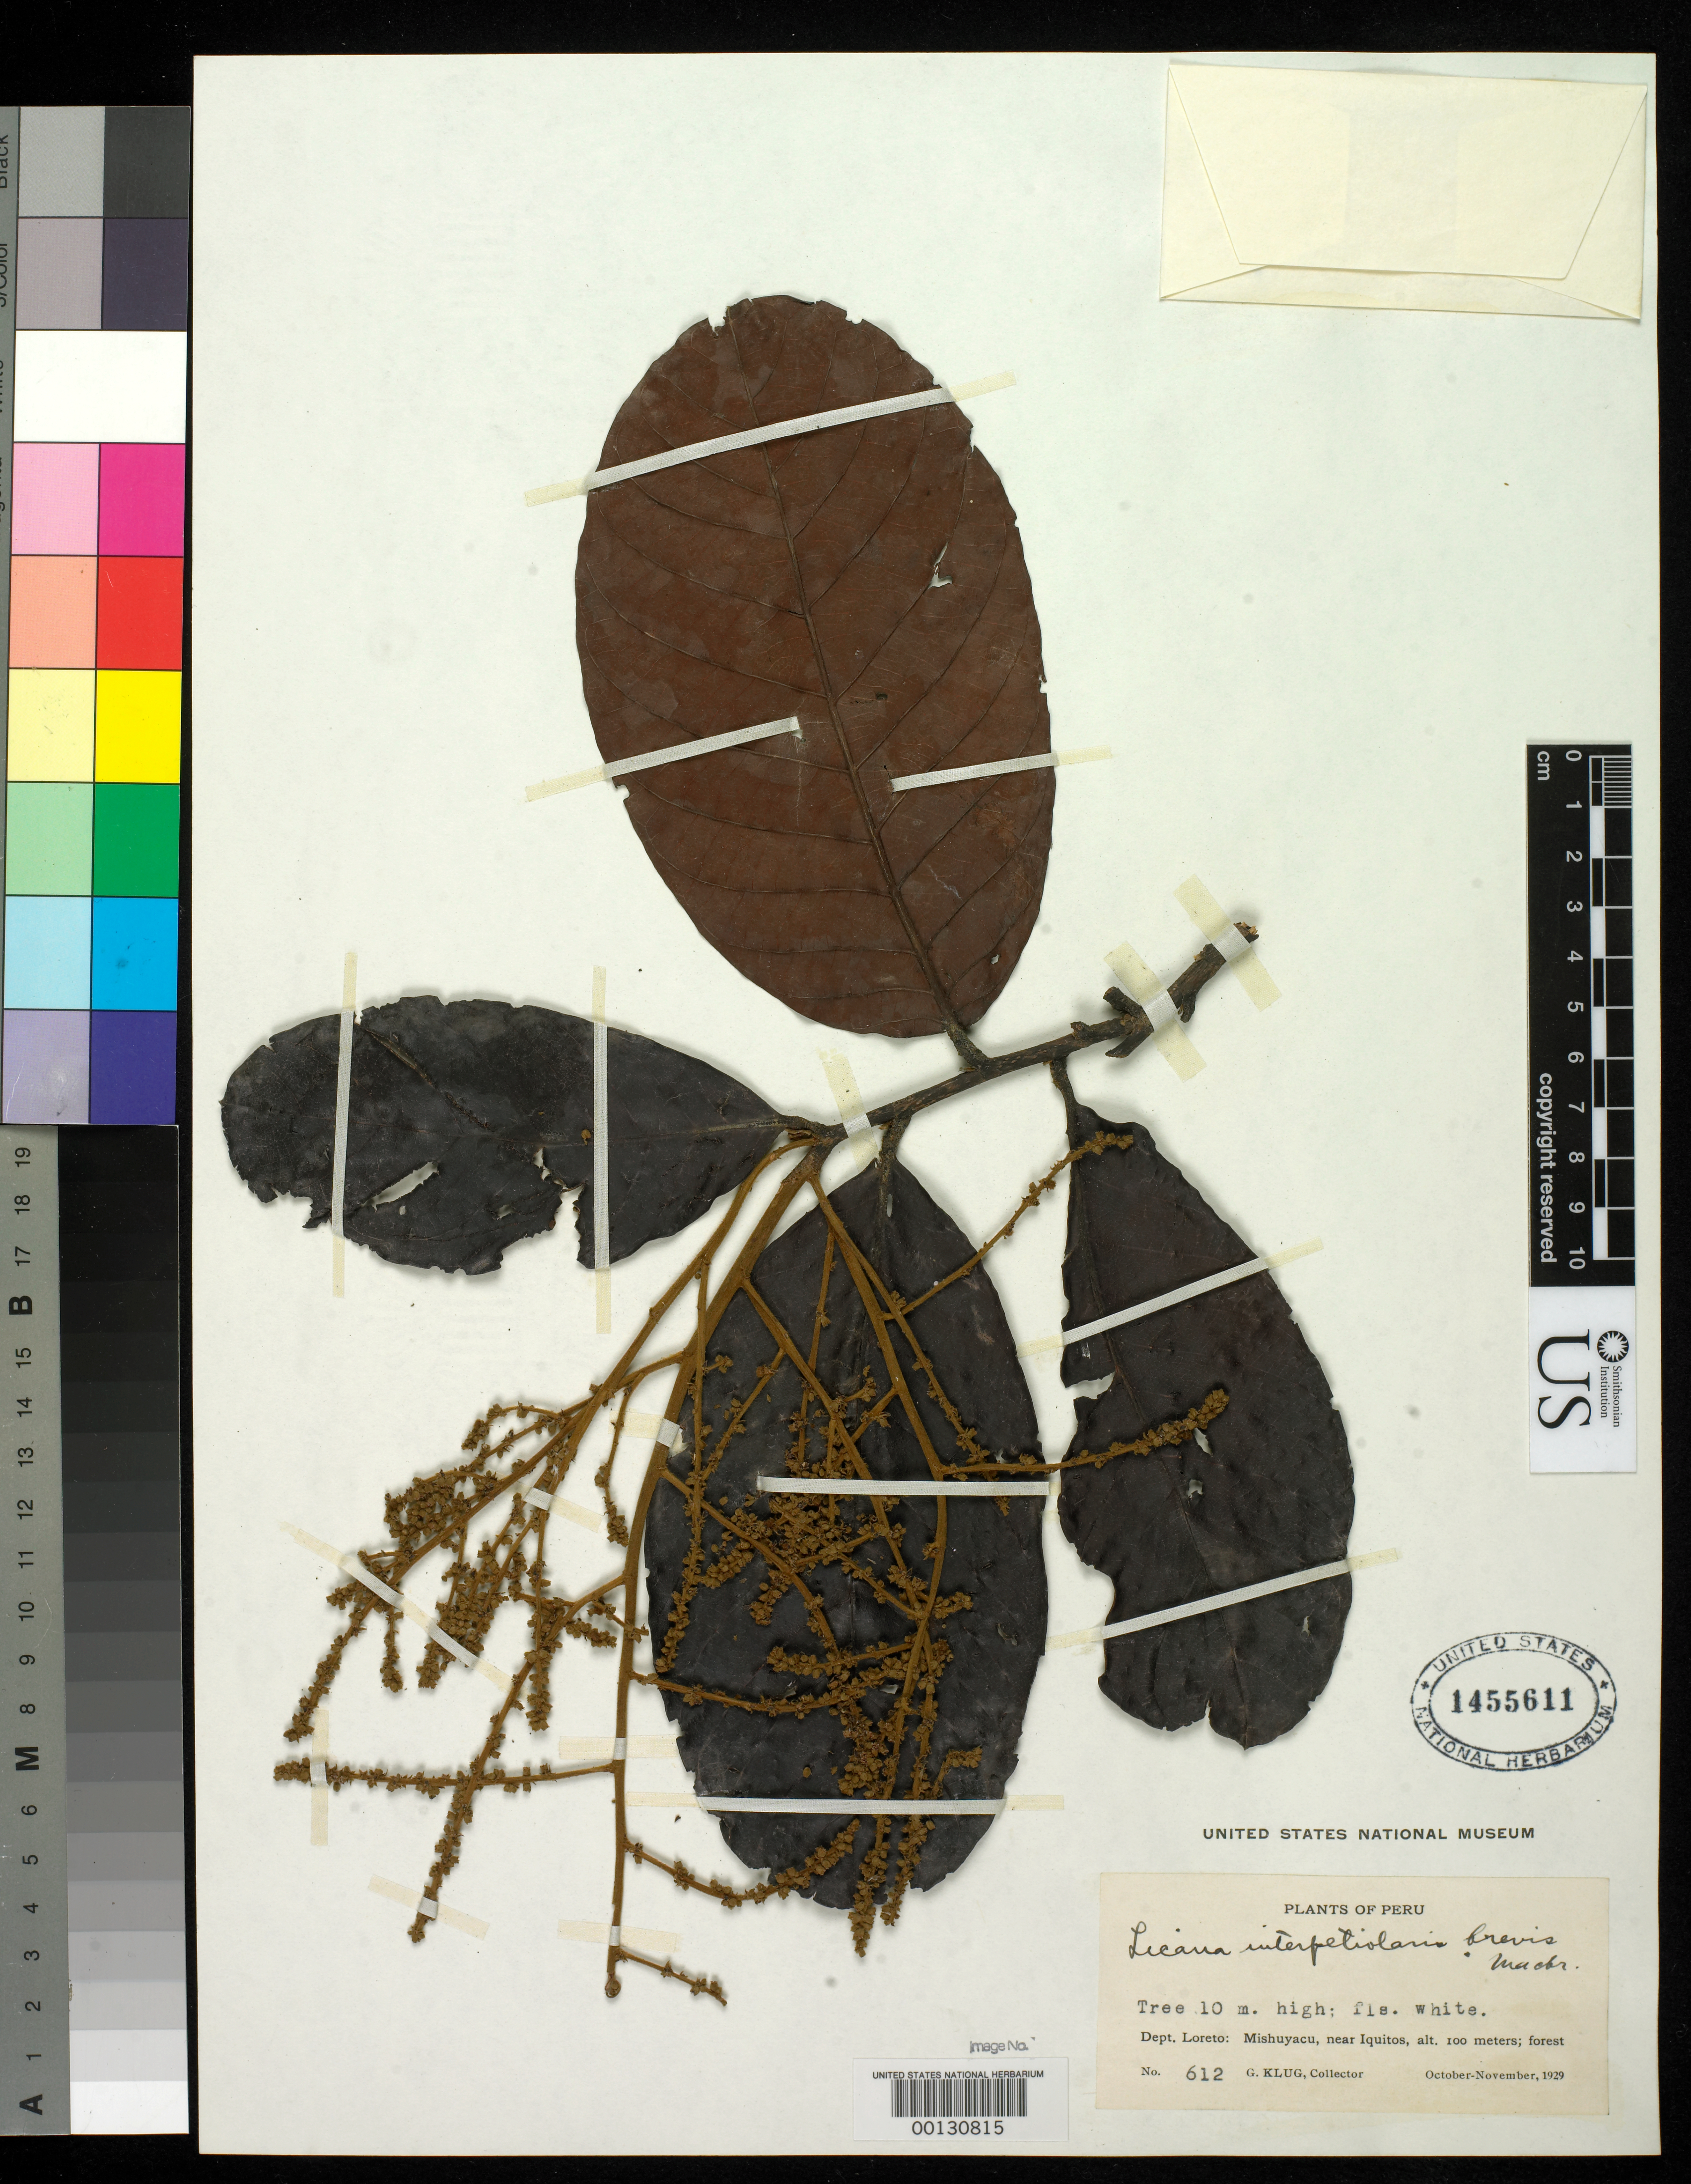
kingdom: Plantae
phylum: Tracheophyta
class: Magnoliopsida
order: Malpighiales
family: Chrysobalanaceae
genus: Licania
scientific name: Licania intrapetiolaris var. brevis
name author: J.F. Macbr.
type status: Isotype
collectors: G. Klug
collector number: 612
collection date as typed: Oct 1929 to -- Nov 1929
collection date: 1929-10/1929-11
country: Peru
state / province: Loreto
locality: Mishuyacu, near Iquitos.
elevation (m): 100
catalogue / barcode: US 1455611